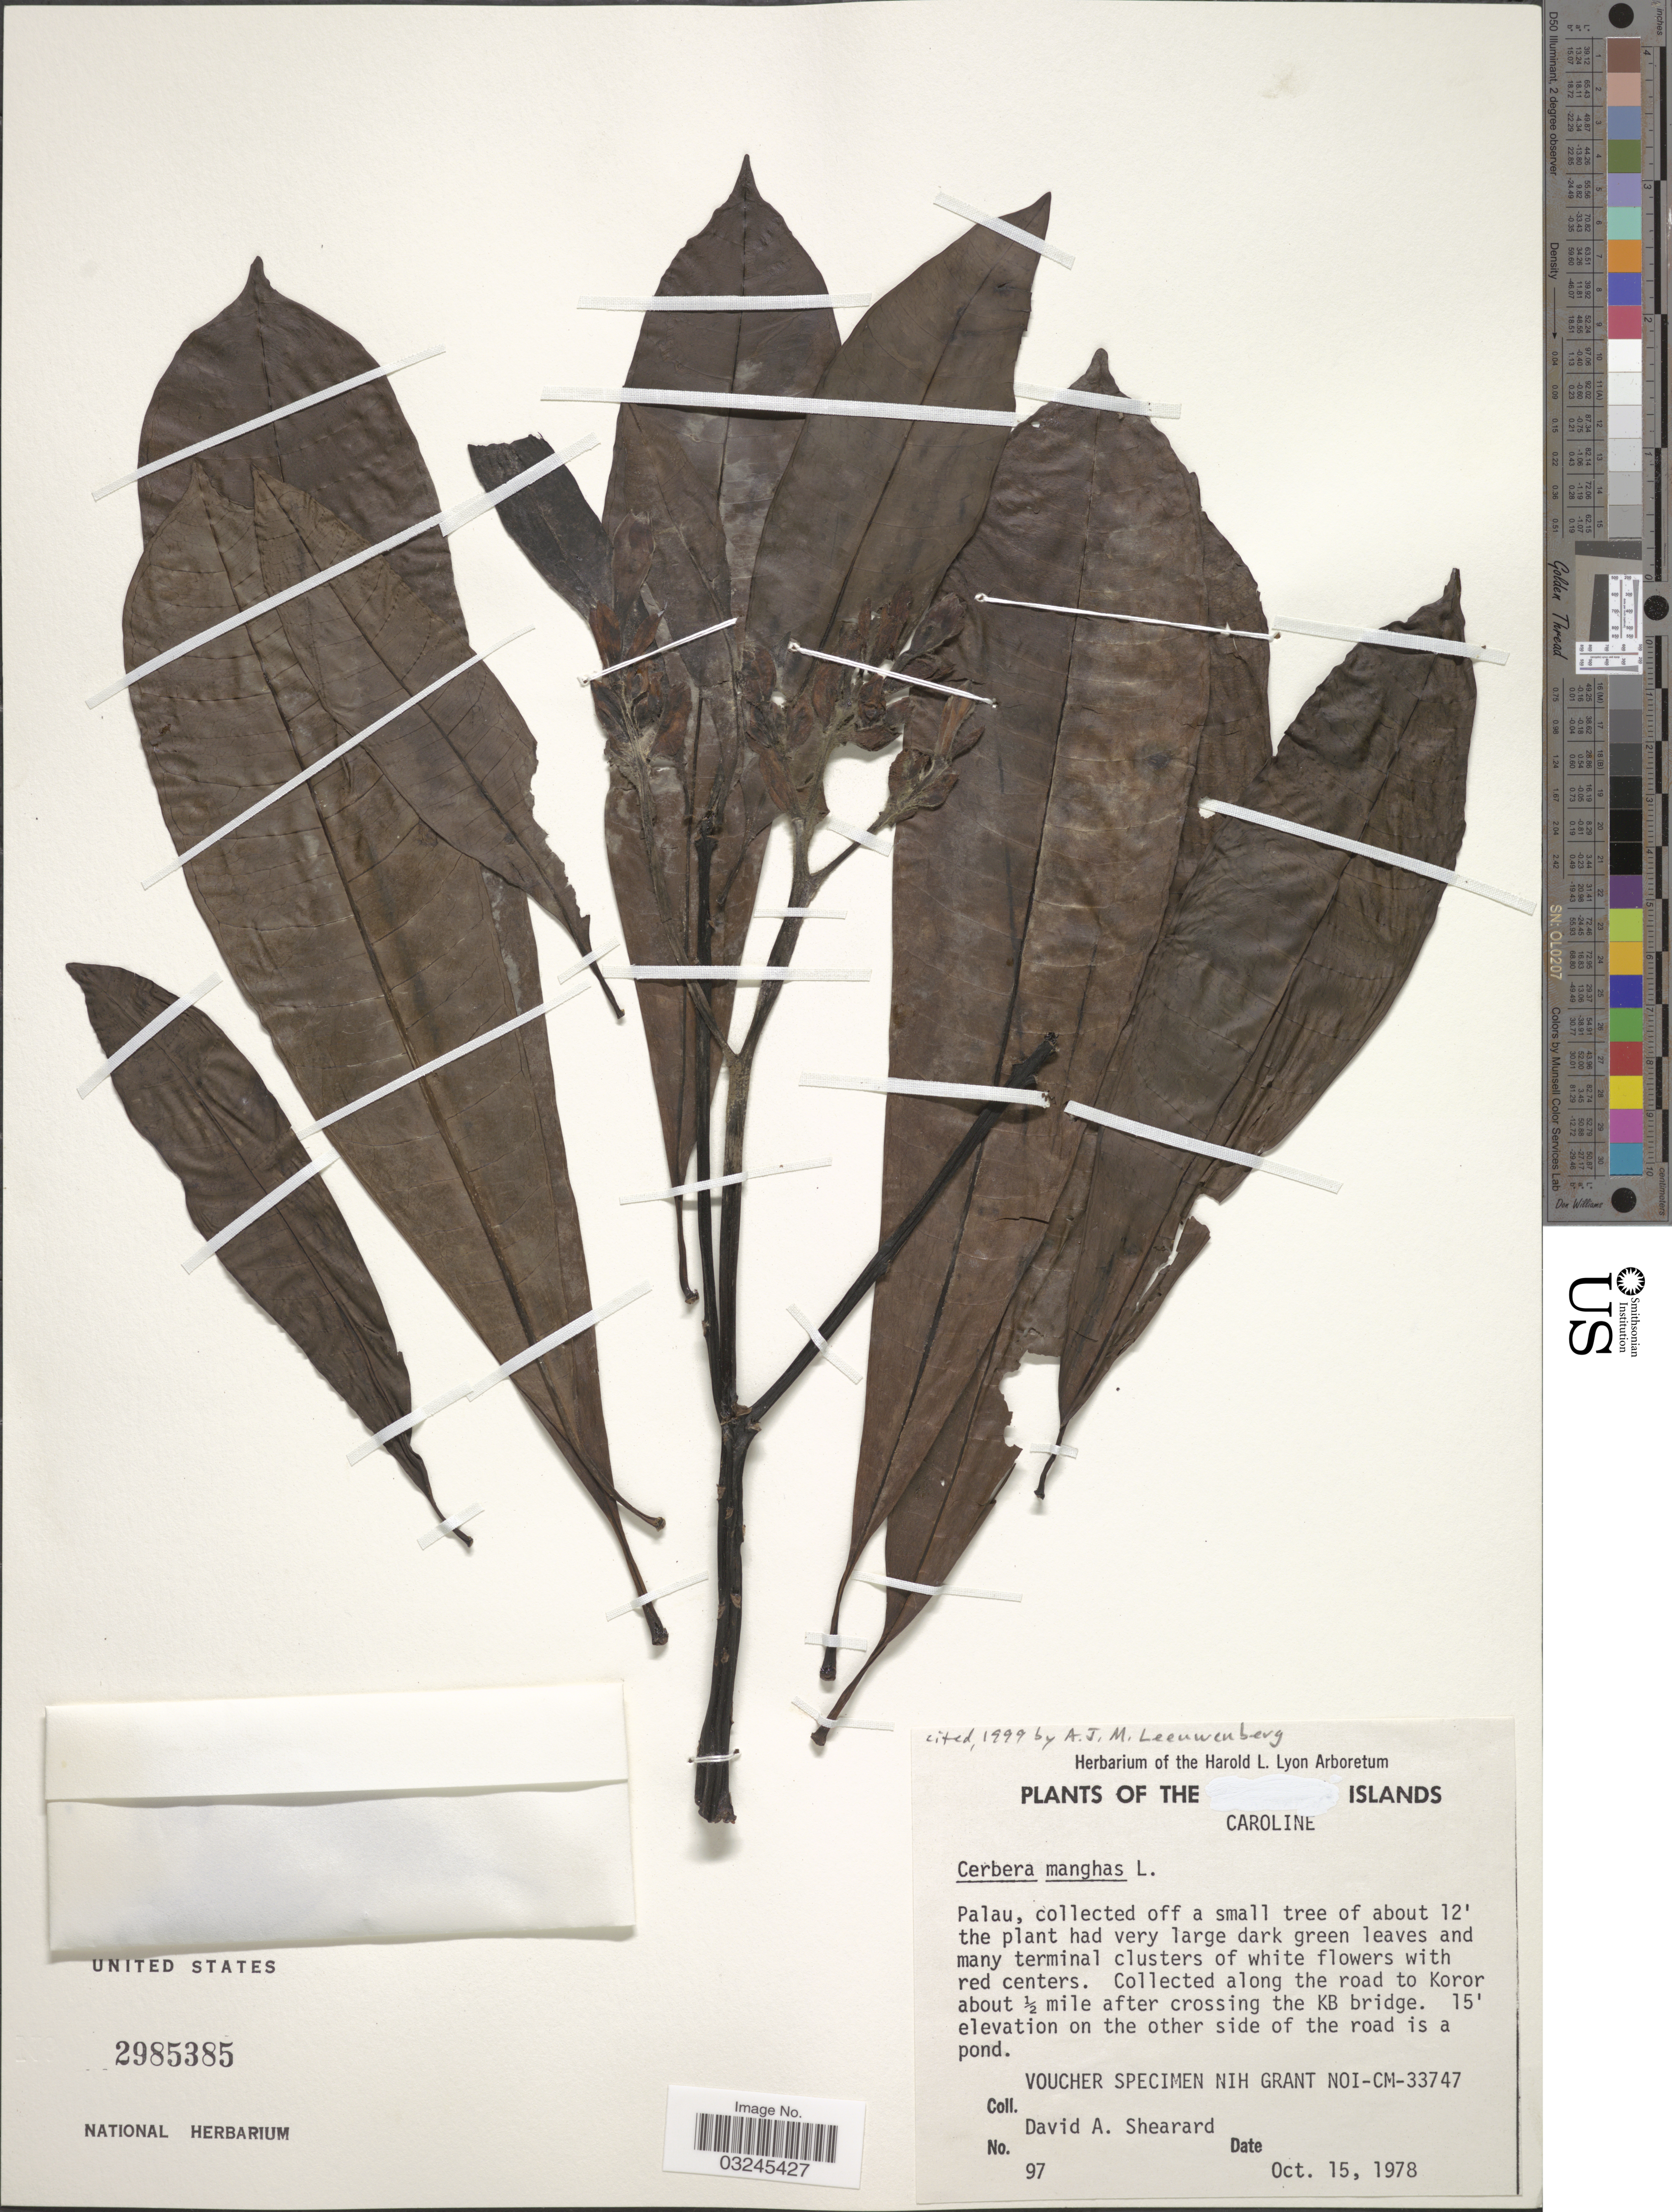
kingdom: Plantae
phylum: Tracheophyta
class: Magnoliopsida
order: Gentianales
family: Apocynaceae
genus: Cerbera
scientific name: Cerbera manghas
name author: L.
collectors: D. Shearard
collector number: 97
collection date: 1978-10-15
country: Palau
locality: The Caroline Islands. Palau. Along the road to Koror about 1/2 mile after crossing the KB bridge.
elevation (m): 5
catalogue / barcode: US 2985385